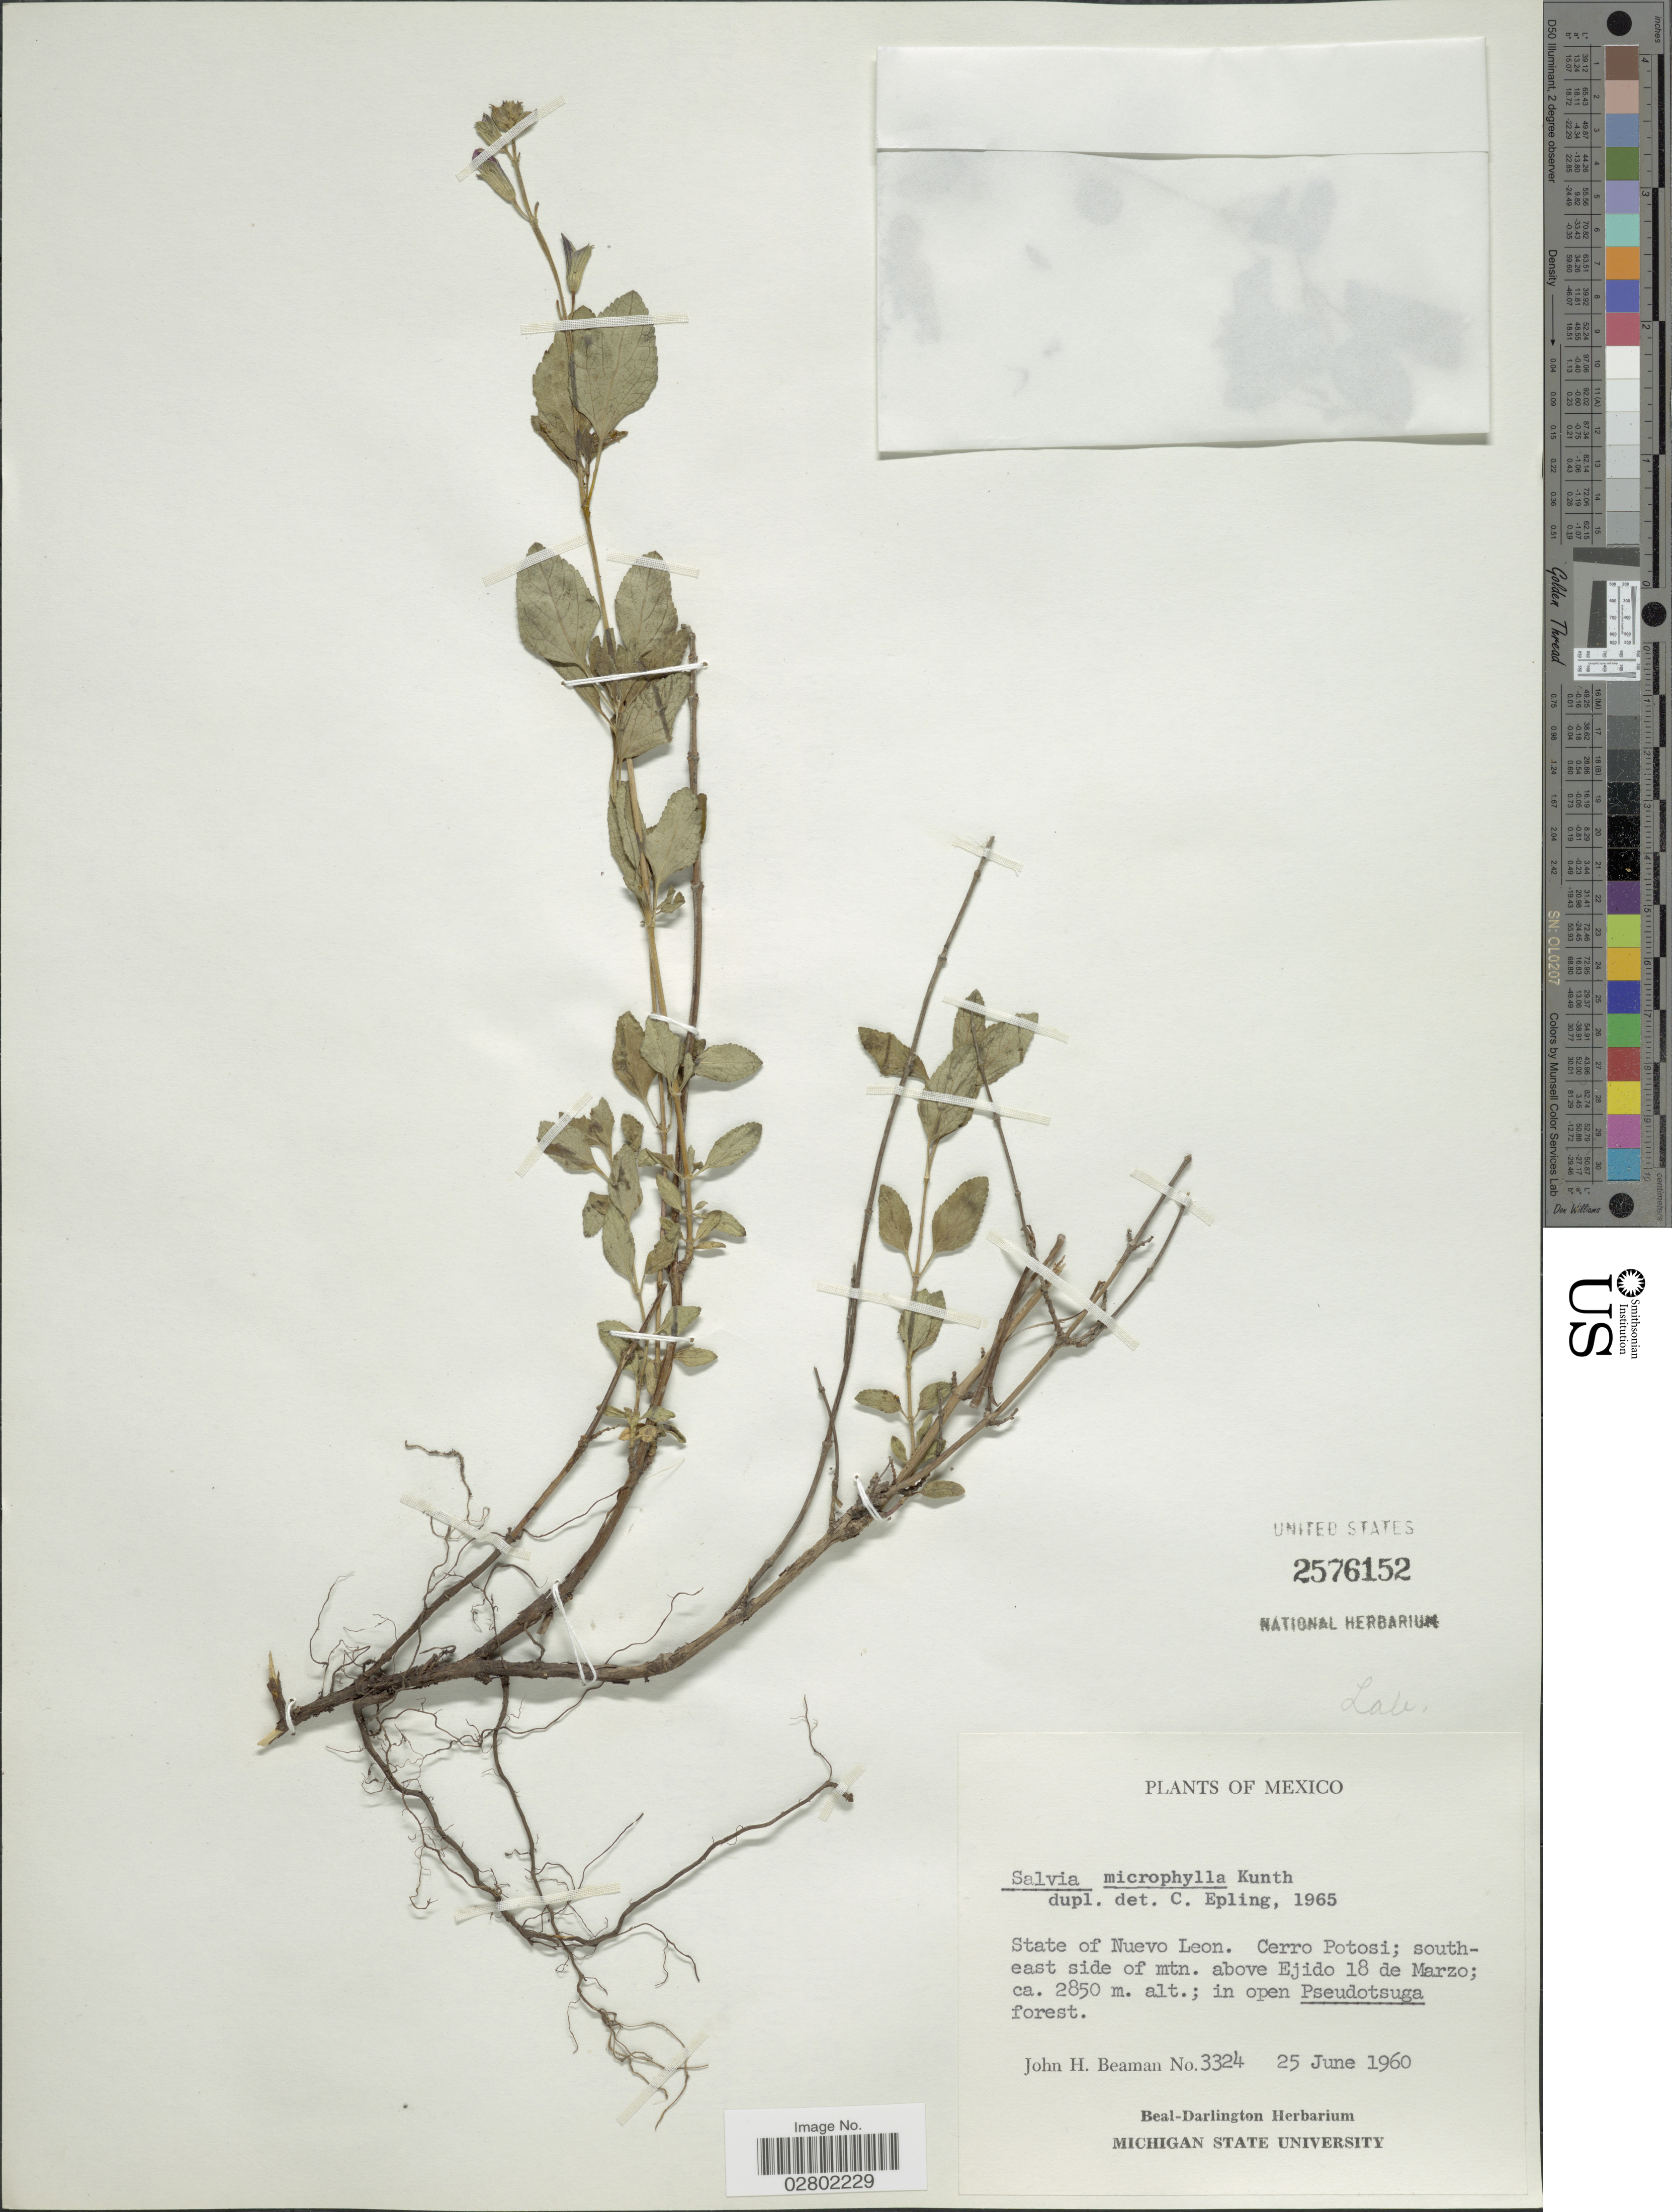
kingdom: Plantae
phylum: Tracheophyta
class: Magnoliopsida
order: Lamiales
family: Lamiaceae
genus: Salvia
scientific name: Salvia microphylla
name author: Kunth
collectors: J. H. Beaman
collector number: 3324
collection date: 1960-06-25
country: Mexico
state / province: Nuevo León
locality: Cerro Potosi; southeast side of mtn. above Ejido 18 de Marzo.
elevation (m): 2850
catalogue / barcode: US 2576152